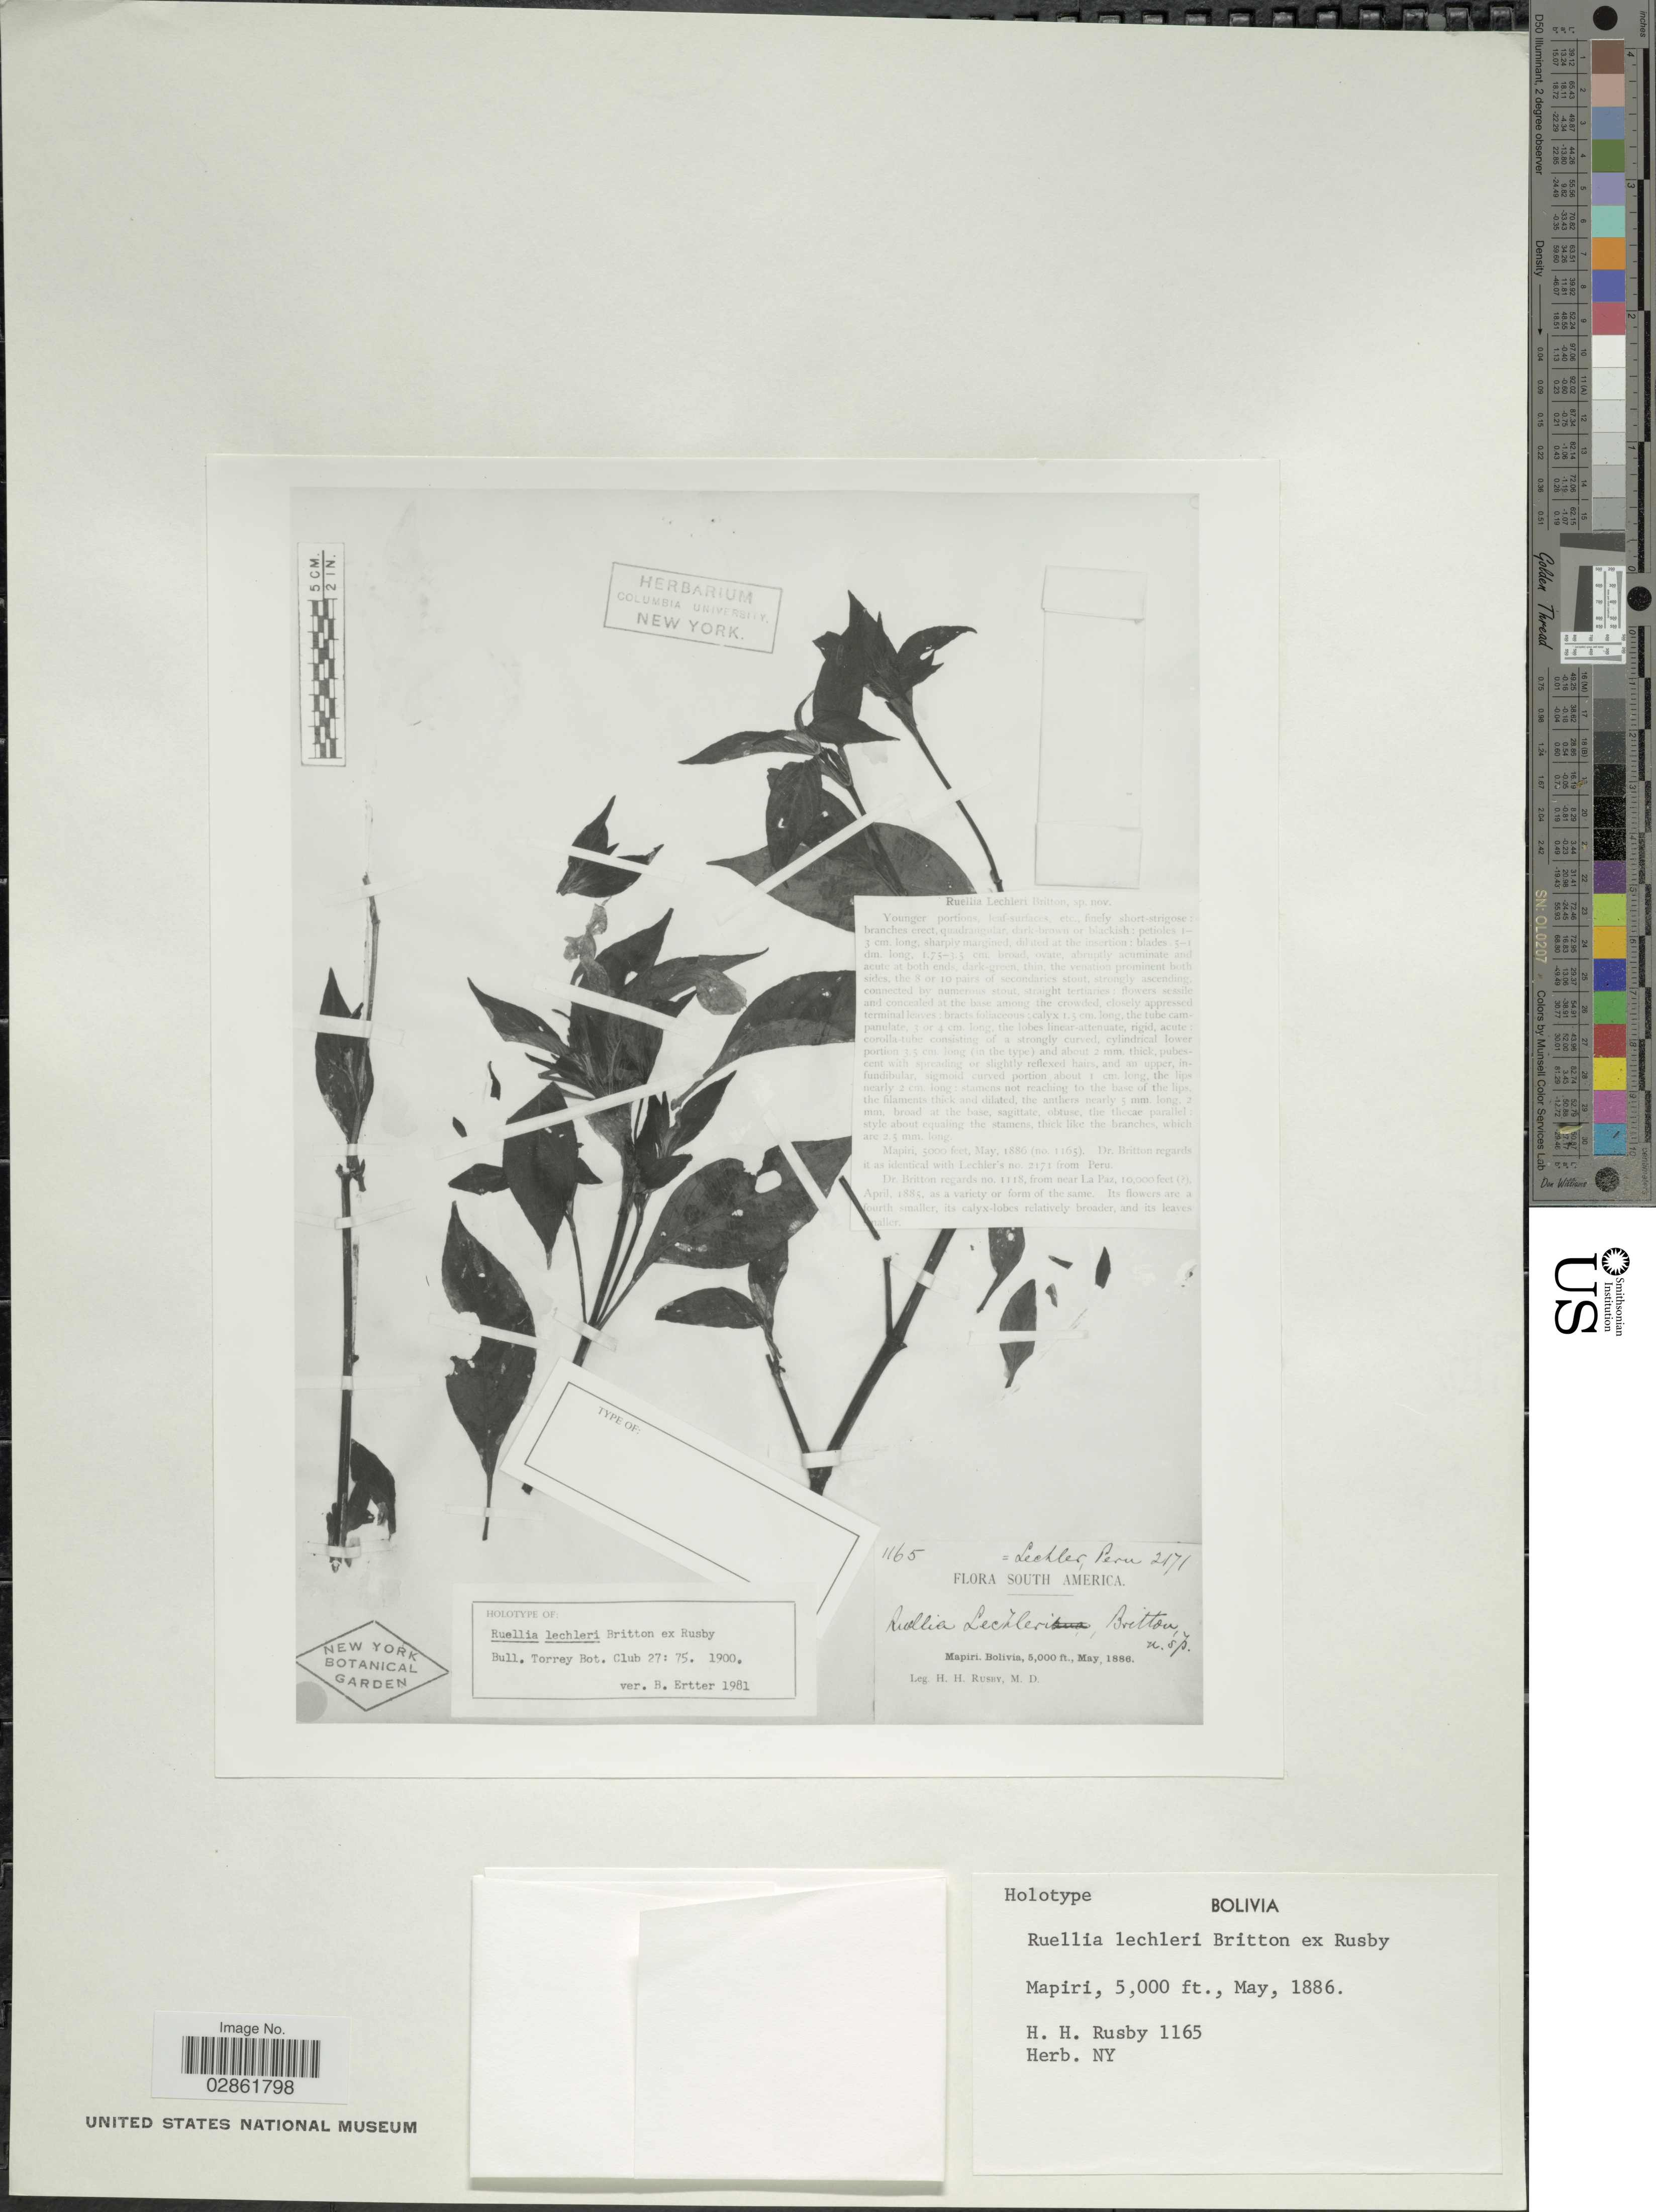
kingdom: Plantae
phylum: Tracheophyta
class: Magnoliopsida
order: Lamiales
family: Acanthaceae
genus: Ruellia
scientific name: Ruellia puri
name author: Mart. ex Nees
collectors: H. H. Rusby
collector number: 1165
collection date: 1886-05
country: Bolivia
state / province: La Páz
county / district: Larecaja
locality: Mapiri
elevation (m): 1524